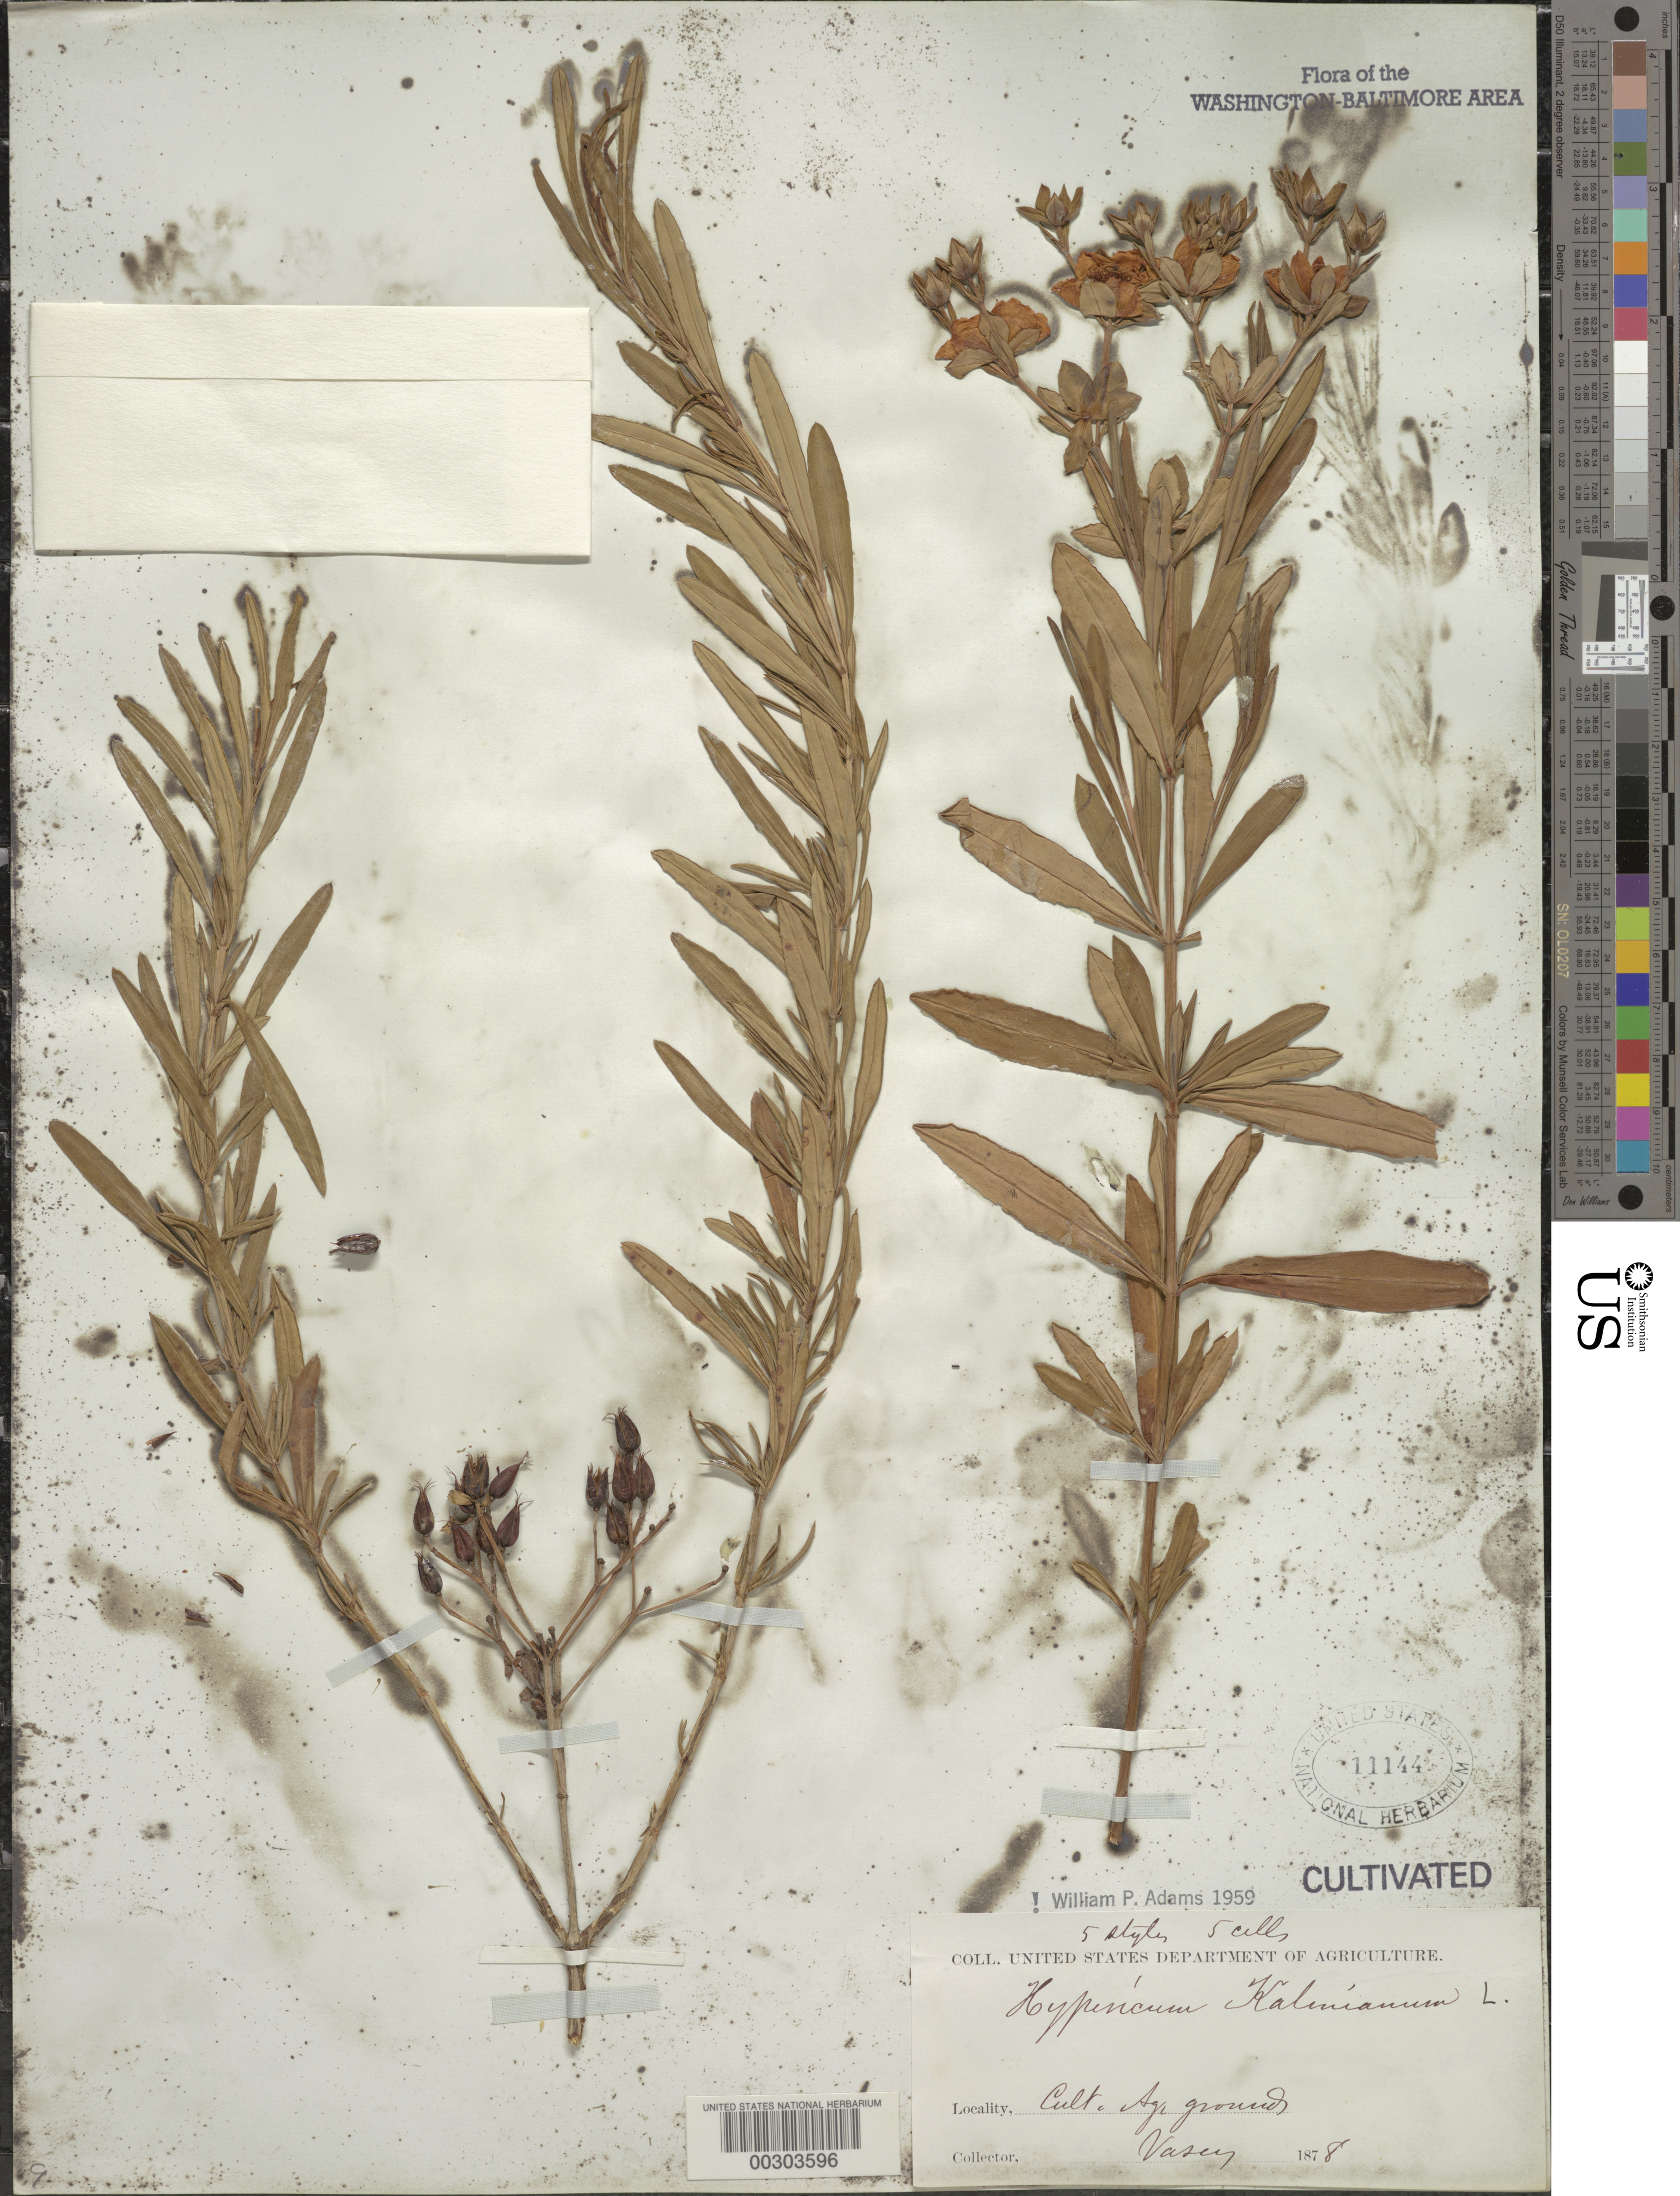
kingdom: Plantae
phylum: Tracheophyta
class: Magnoliopsida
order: Malpighiales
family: Hypericaceae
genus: Hypericum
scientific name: Hypericum kalmianum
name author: L.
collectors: G. R. Vasey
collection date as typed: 1878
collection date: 1878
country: United States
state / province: District of Columbia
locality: Department of Agriculture grounds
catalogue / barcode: US 11144